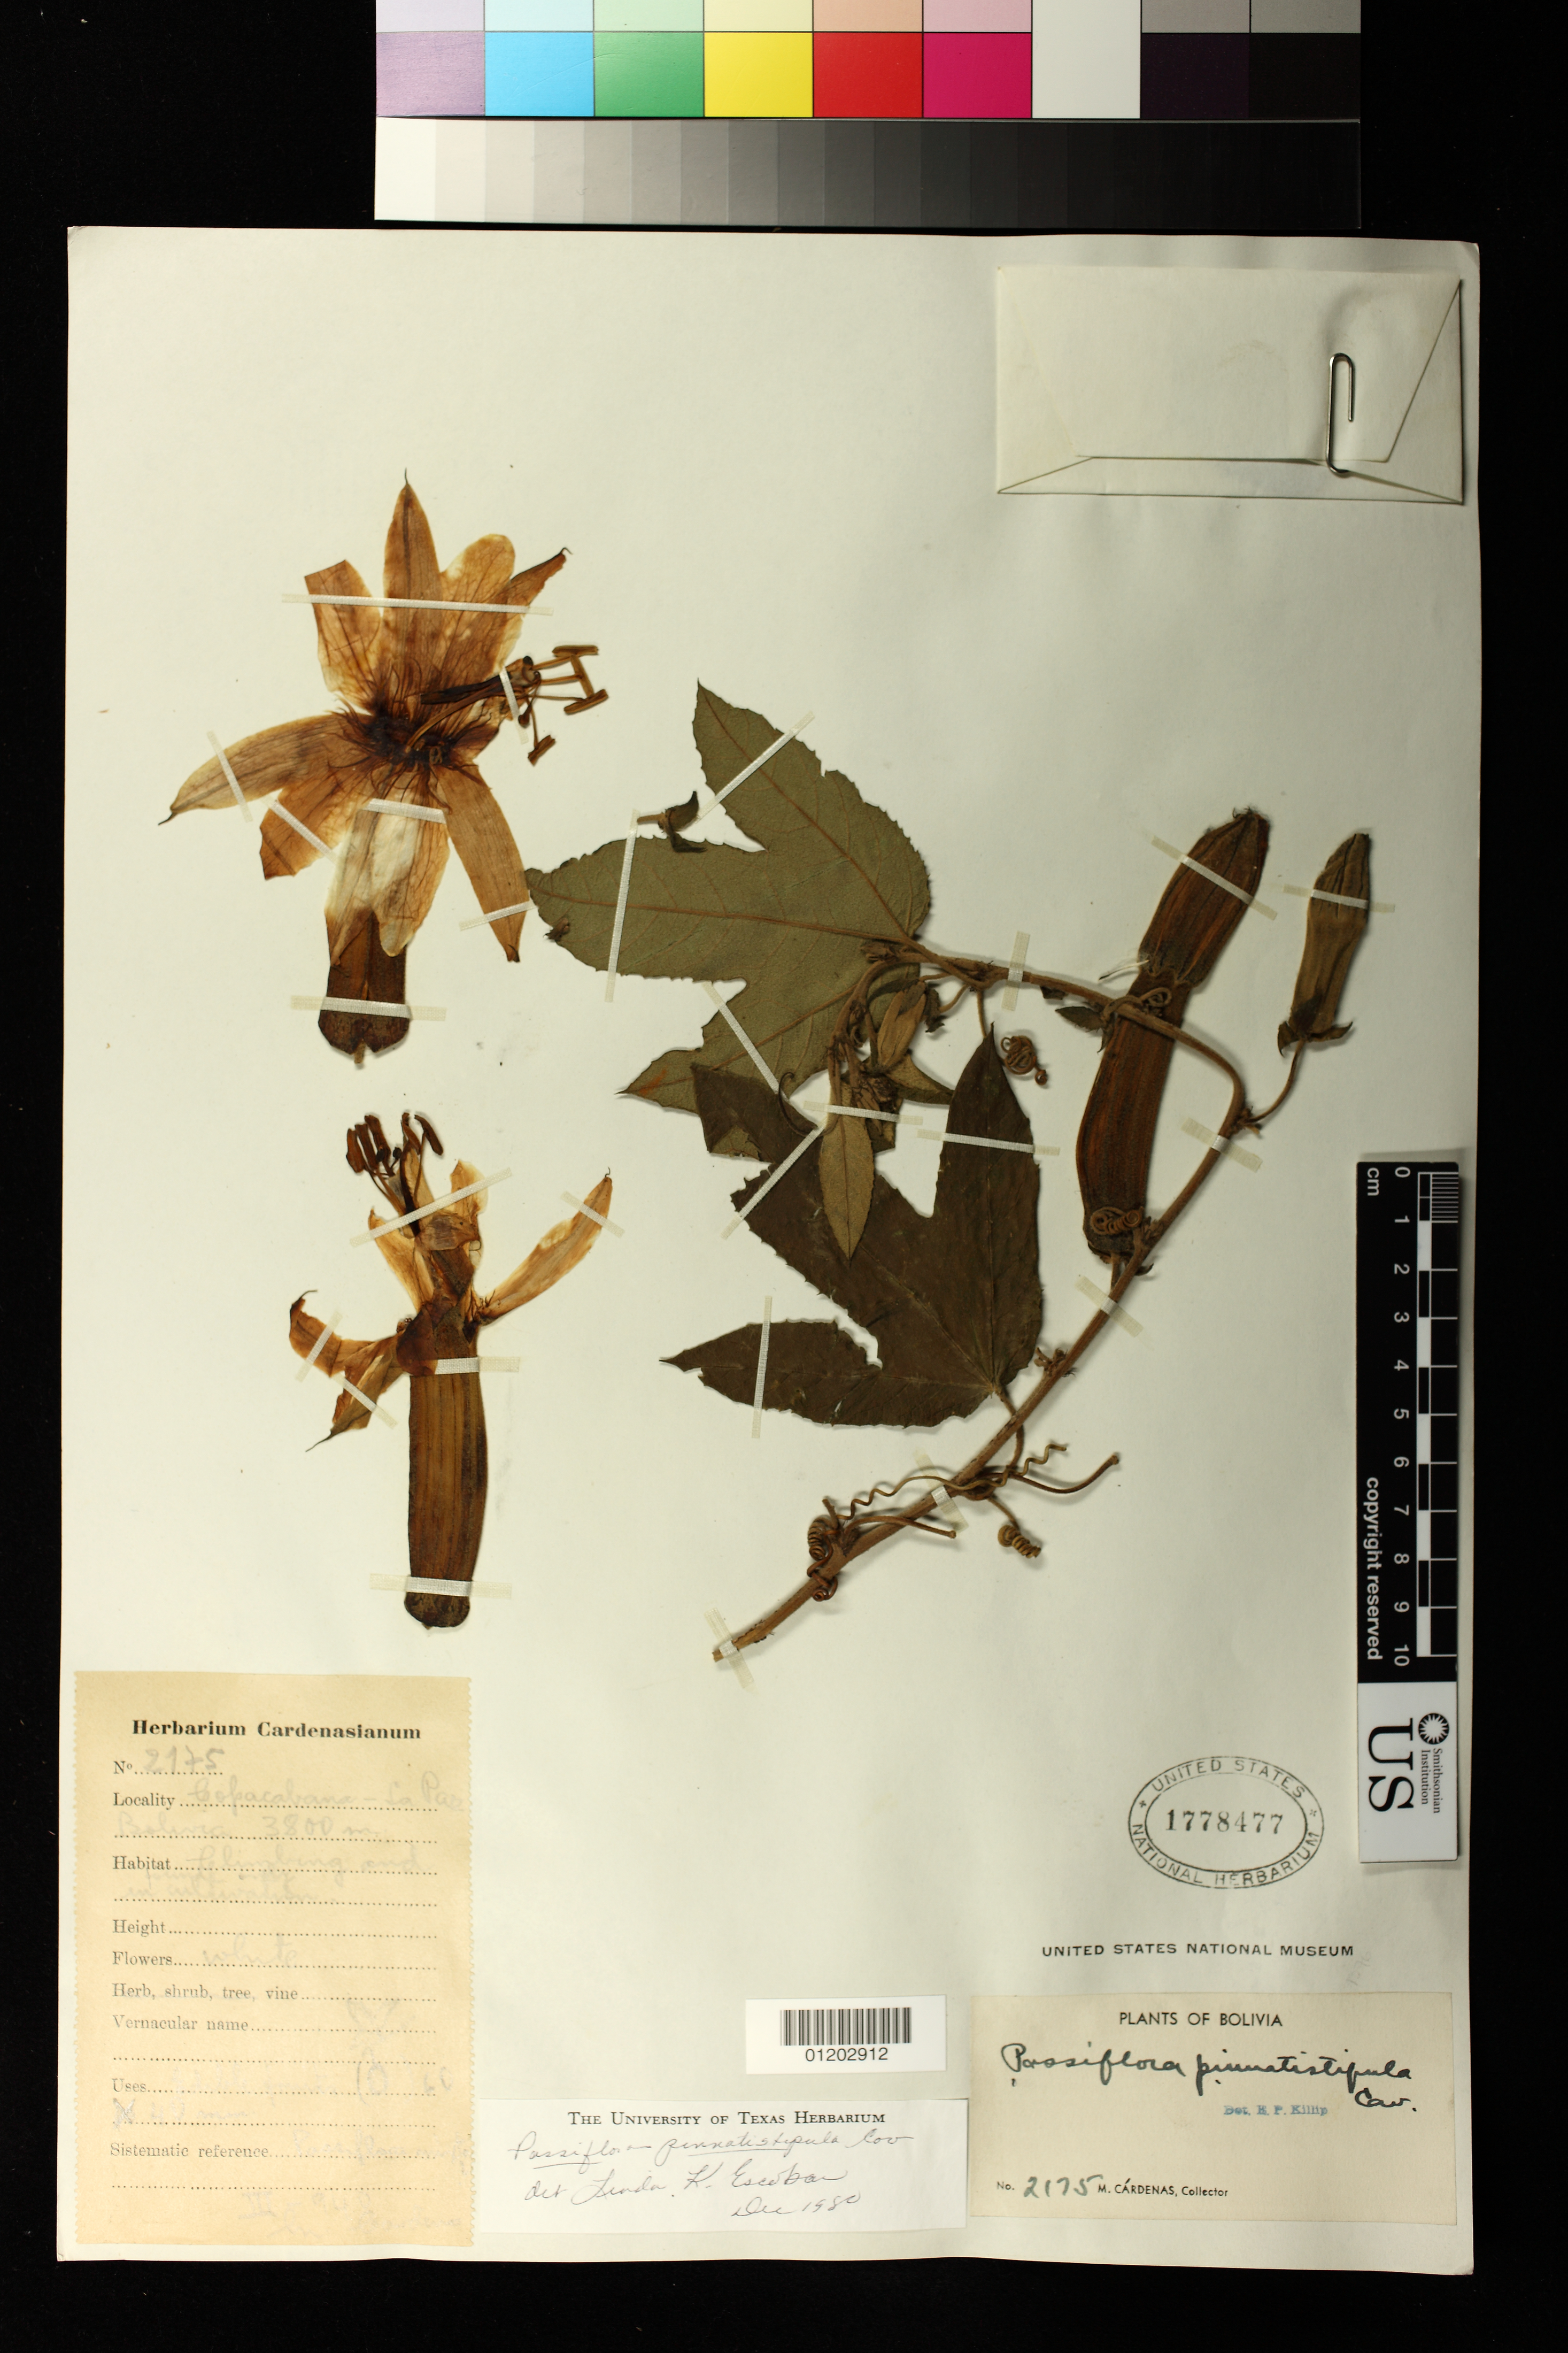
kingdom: Plantae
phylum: Tracheophyta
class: Magnoliopsida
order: Malpighiales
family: Passifloraceae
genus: Passiflora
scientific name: Passiflora pinnatistipula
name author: Cav.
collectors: M. Cárdenas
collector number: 2175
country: Bolivia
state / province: La Paz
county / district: Copacabana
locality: Copacabana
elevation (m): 3800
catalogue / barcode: US 1778477